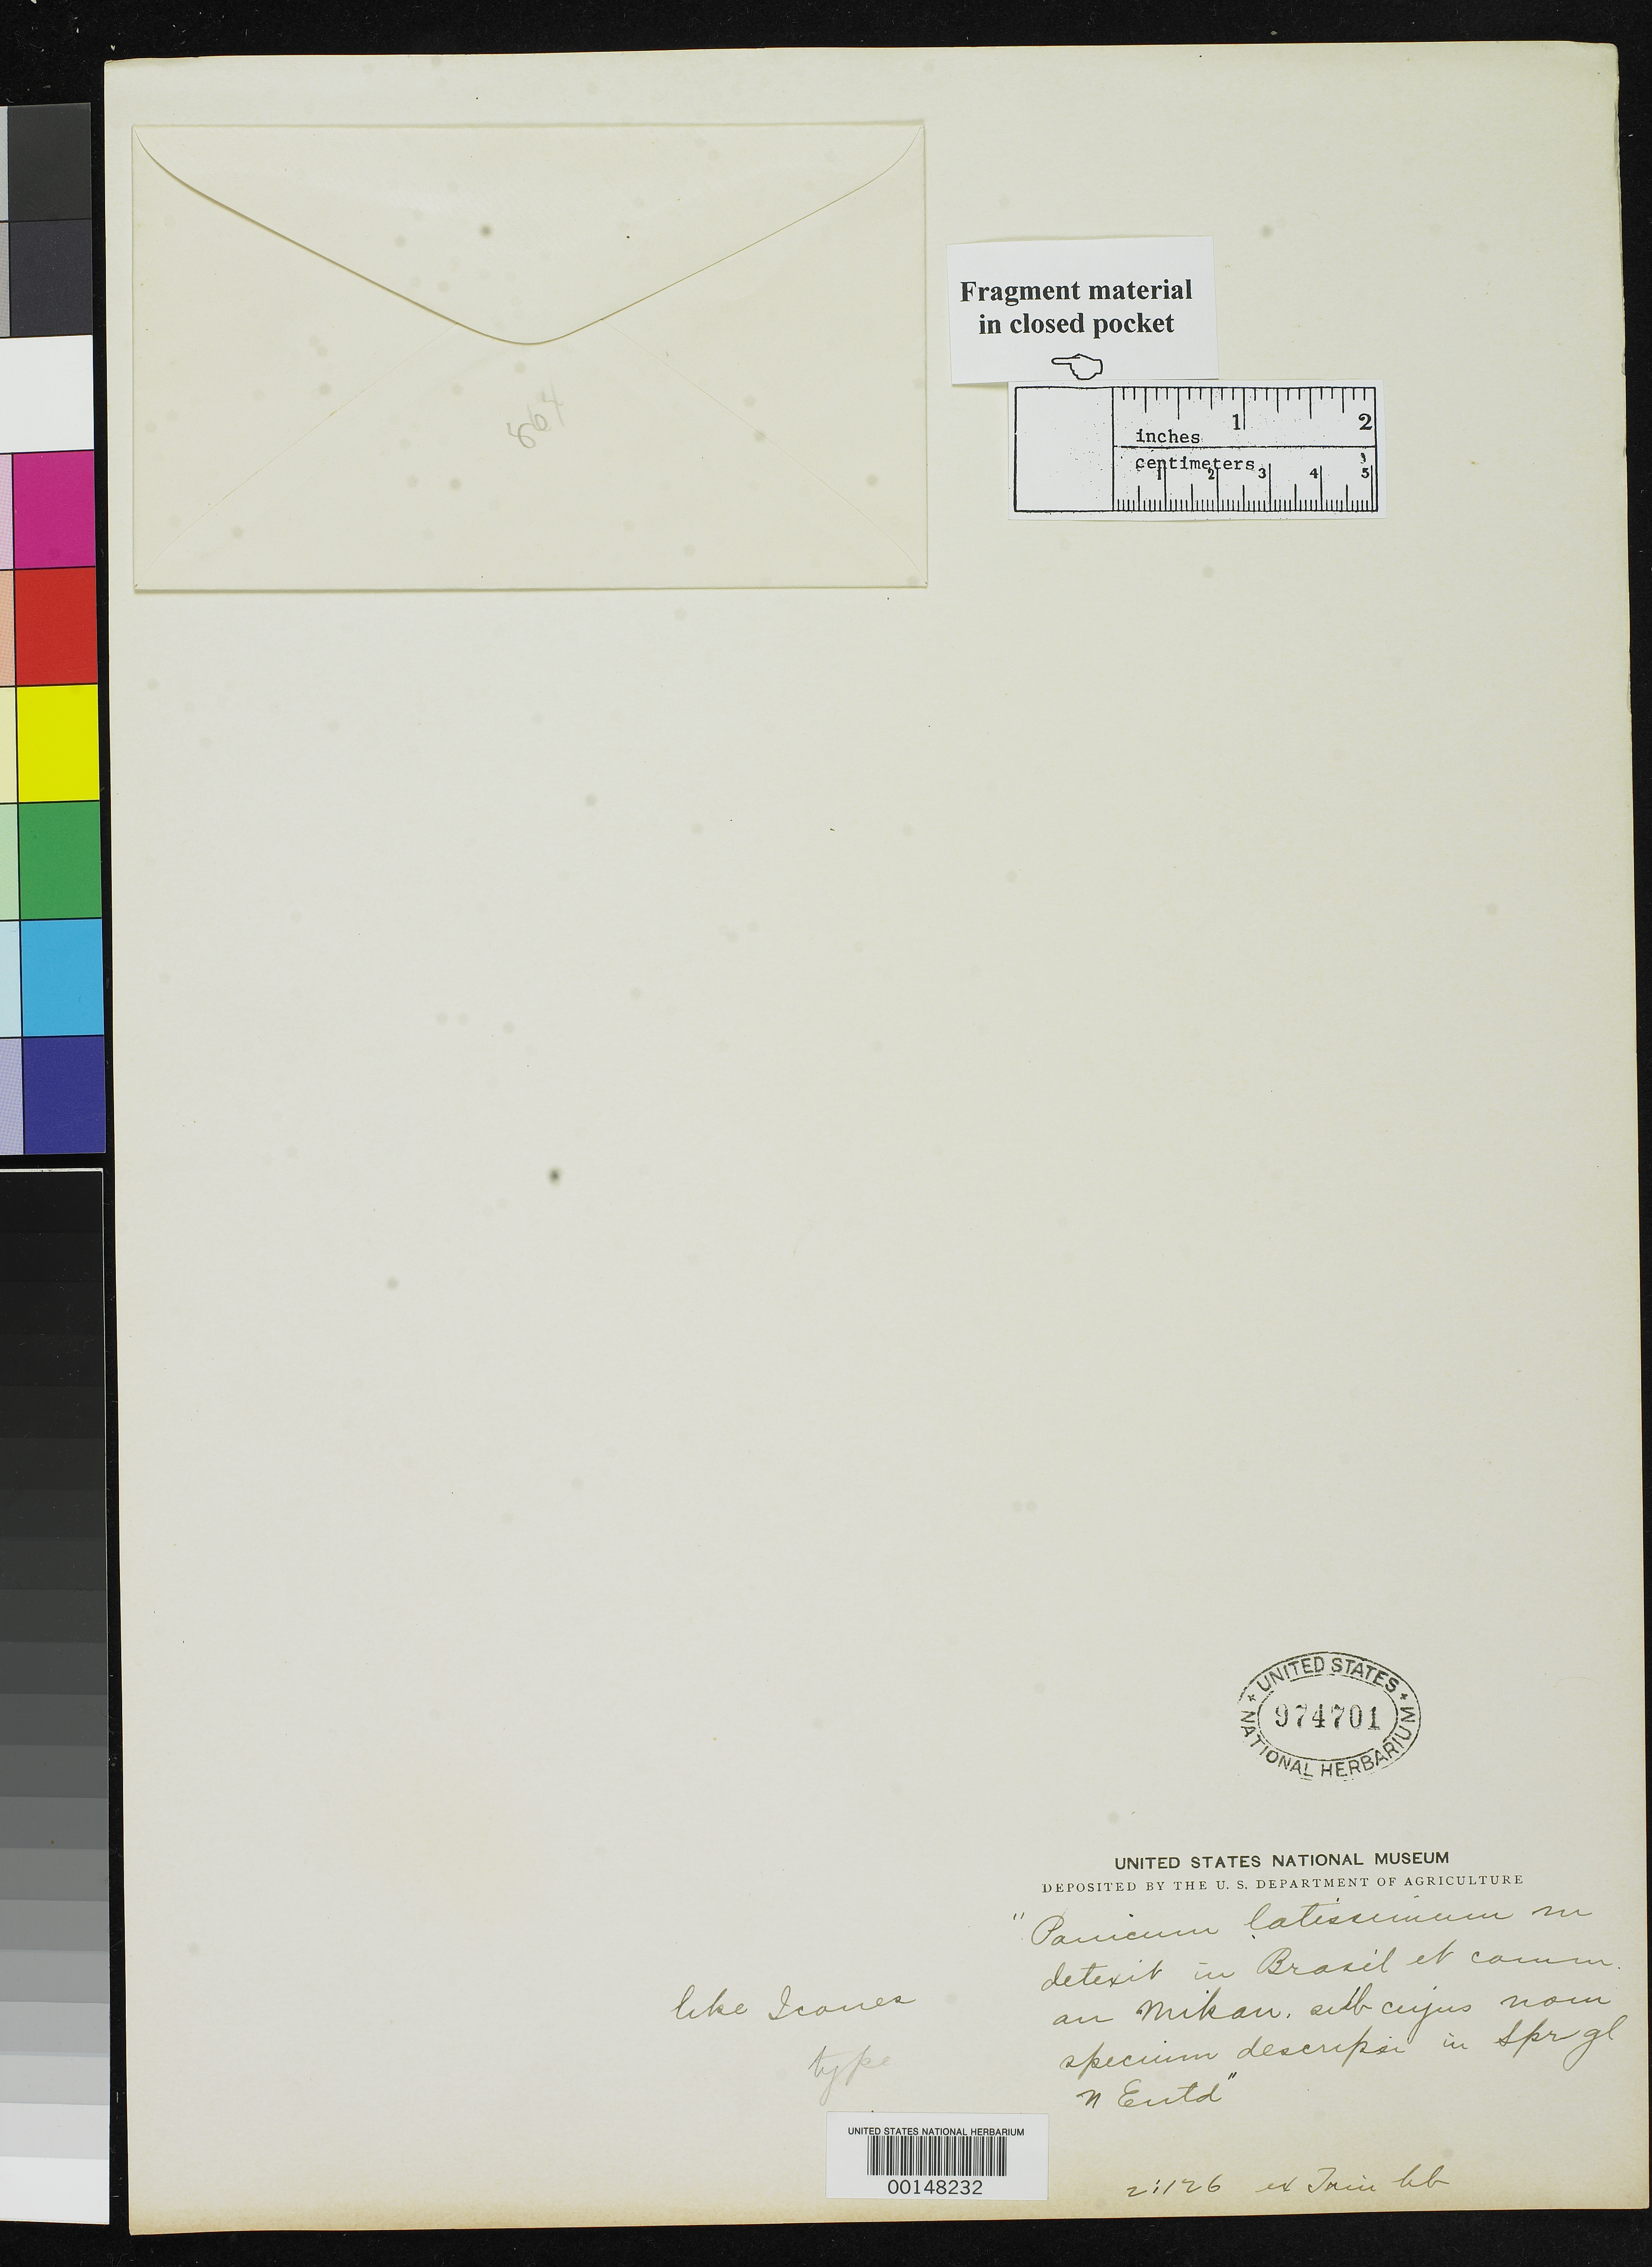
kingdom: Plantae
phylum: Tracheophyta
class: Liliopsida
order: Poales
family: Poaceae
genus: Panicum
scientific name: Panicum latissimum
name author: J.C. Mikan ex Trin. in Spreng.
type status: Type Fragment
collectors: J. C. Mikan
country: Brazil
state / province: Minas Gerais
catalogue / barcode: US 974701